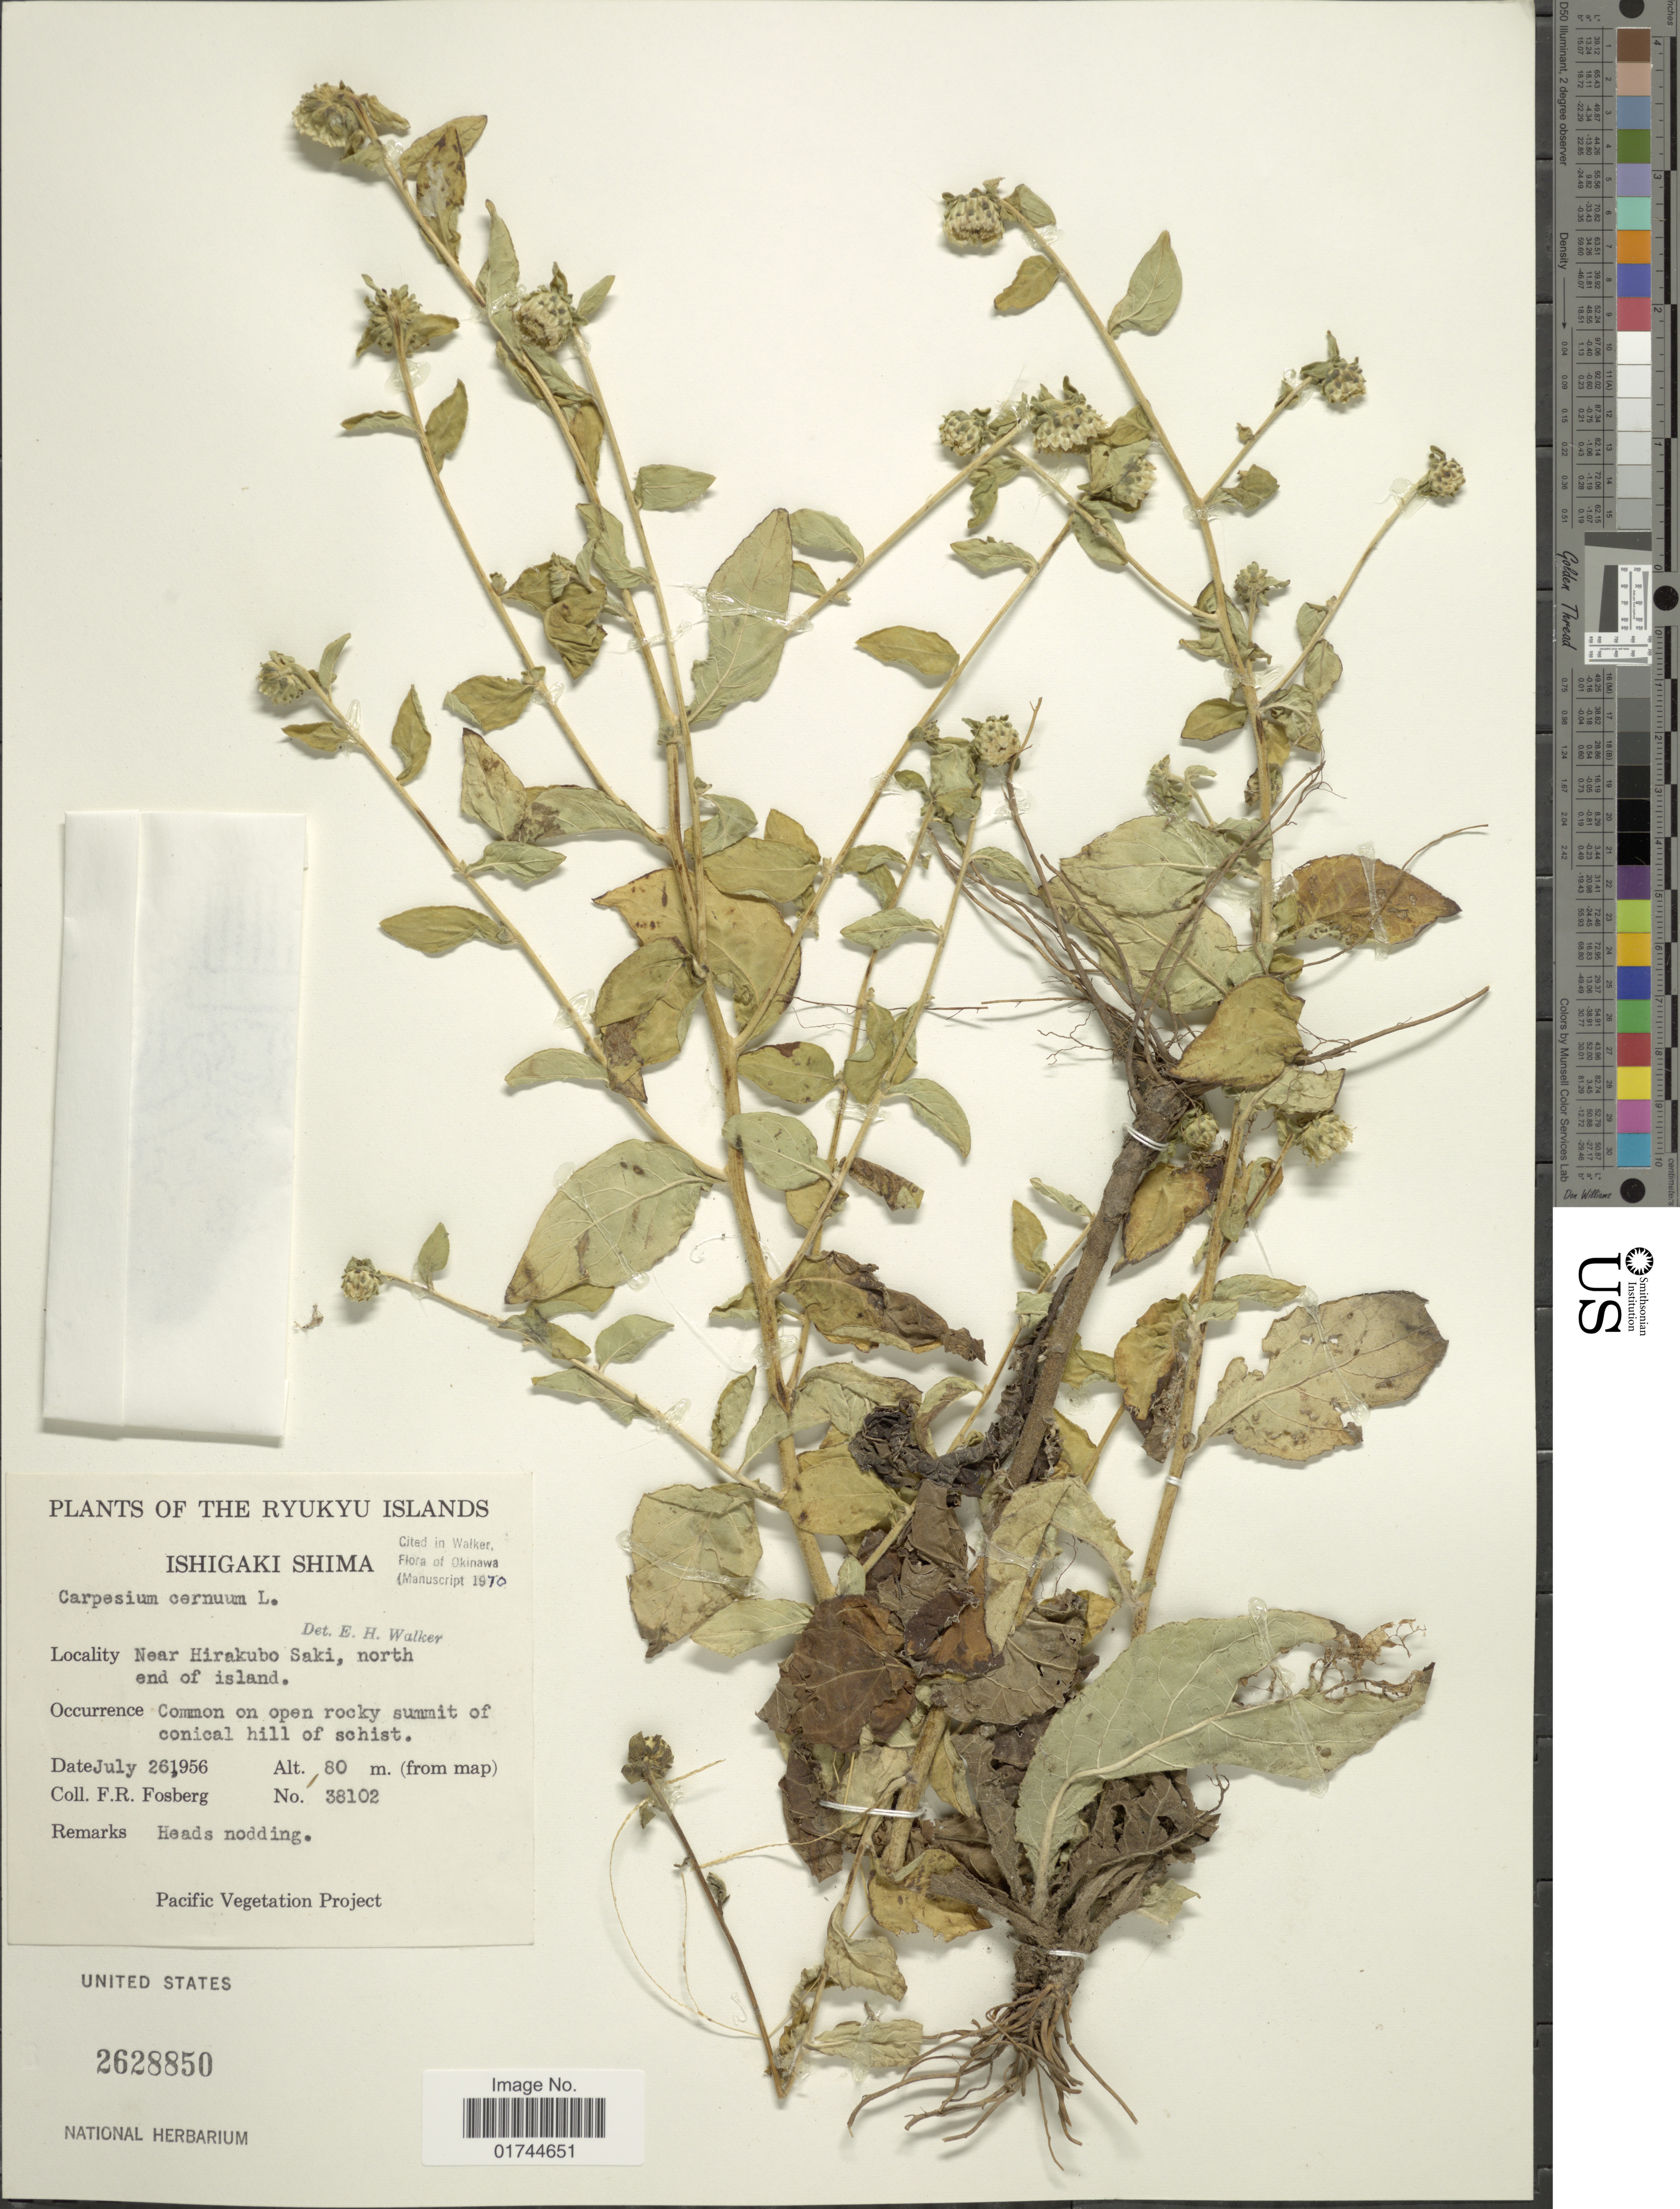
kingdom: Plantae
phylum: Tracheophyta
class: Magnoliopsida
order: Asterales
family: Asteraceae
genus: Carpesium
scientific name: Carpesium cernum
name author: L.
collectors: F. R. Fosberg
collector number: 38102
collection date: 1956-07-26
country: Japan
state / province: Okinawa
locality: Ryukyu Islands, Ishigaki Shima, near Hirakubo Saki, north end of Island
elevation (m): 80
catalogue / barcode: US 2628850